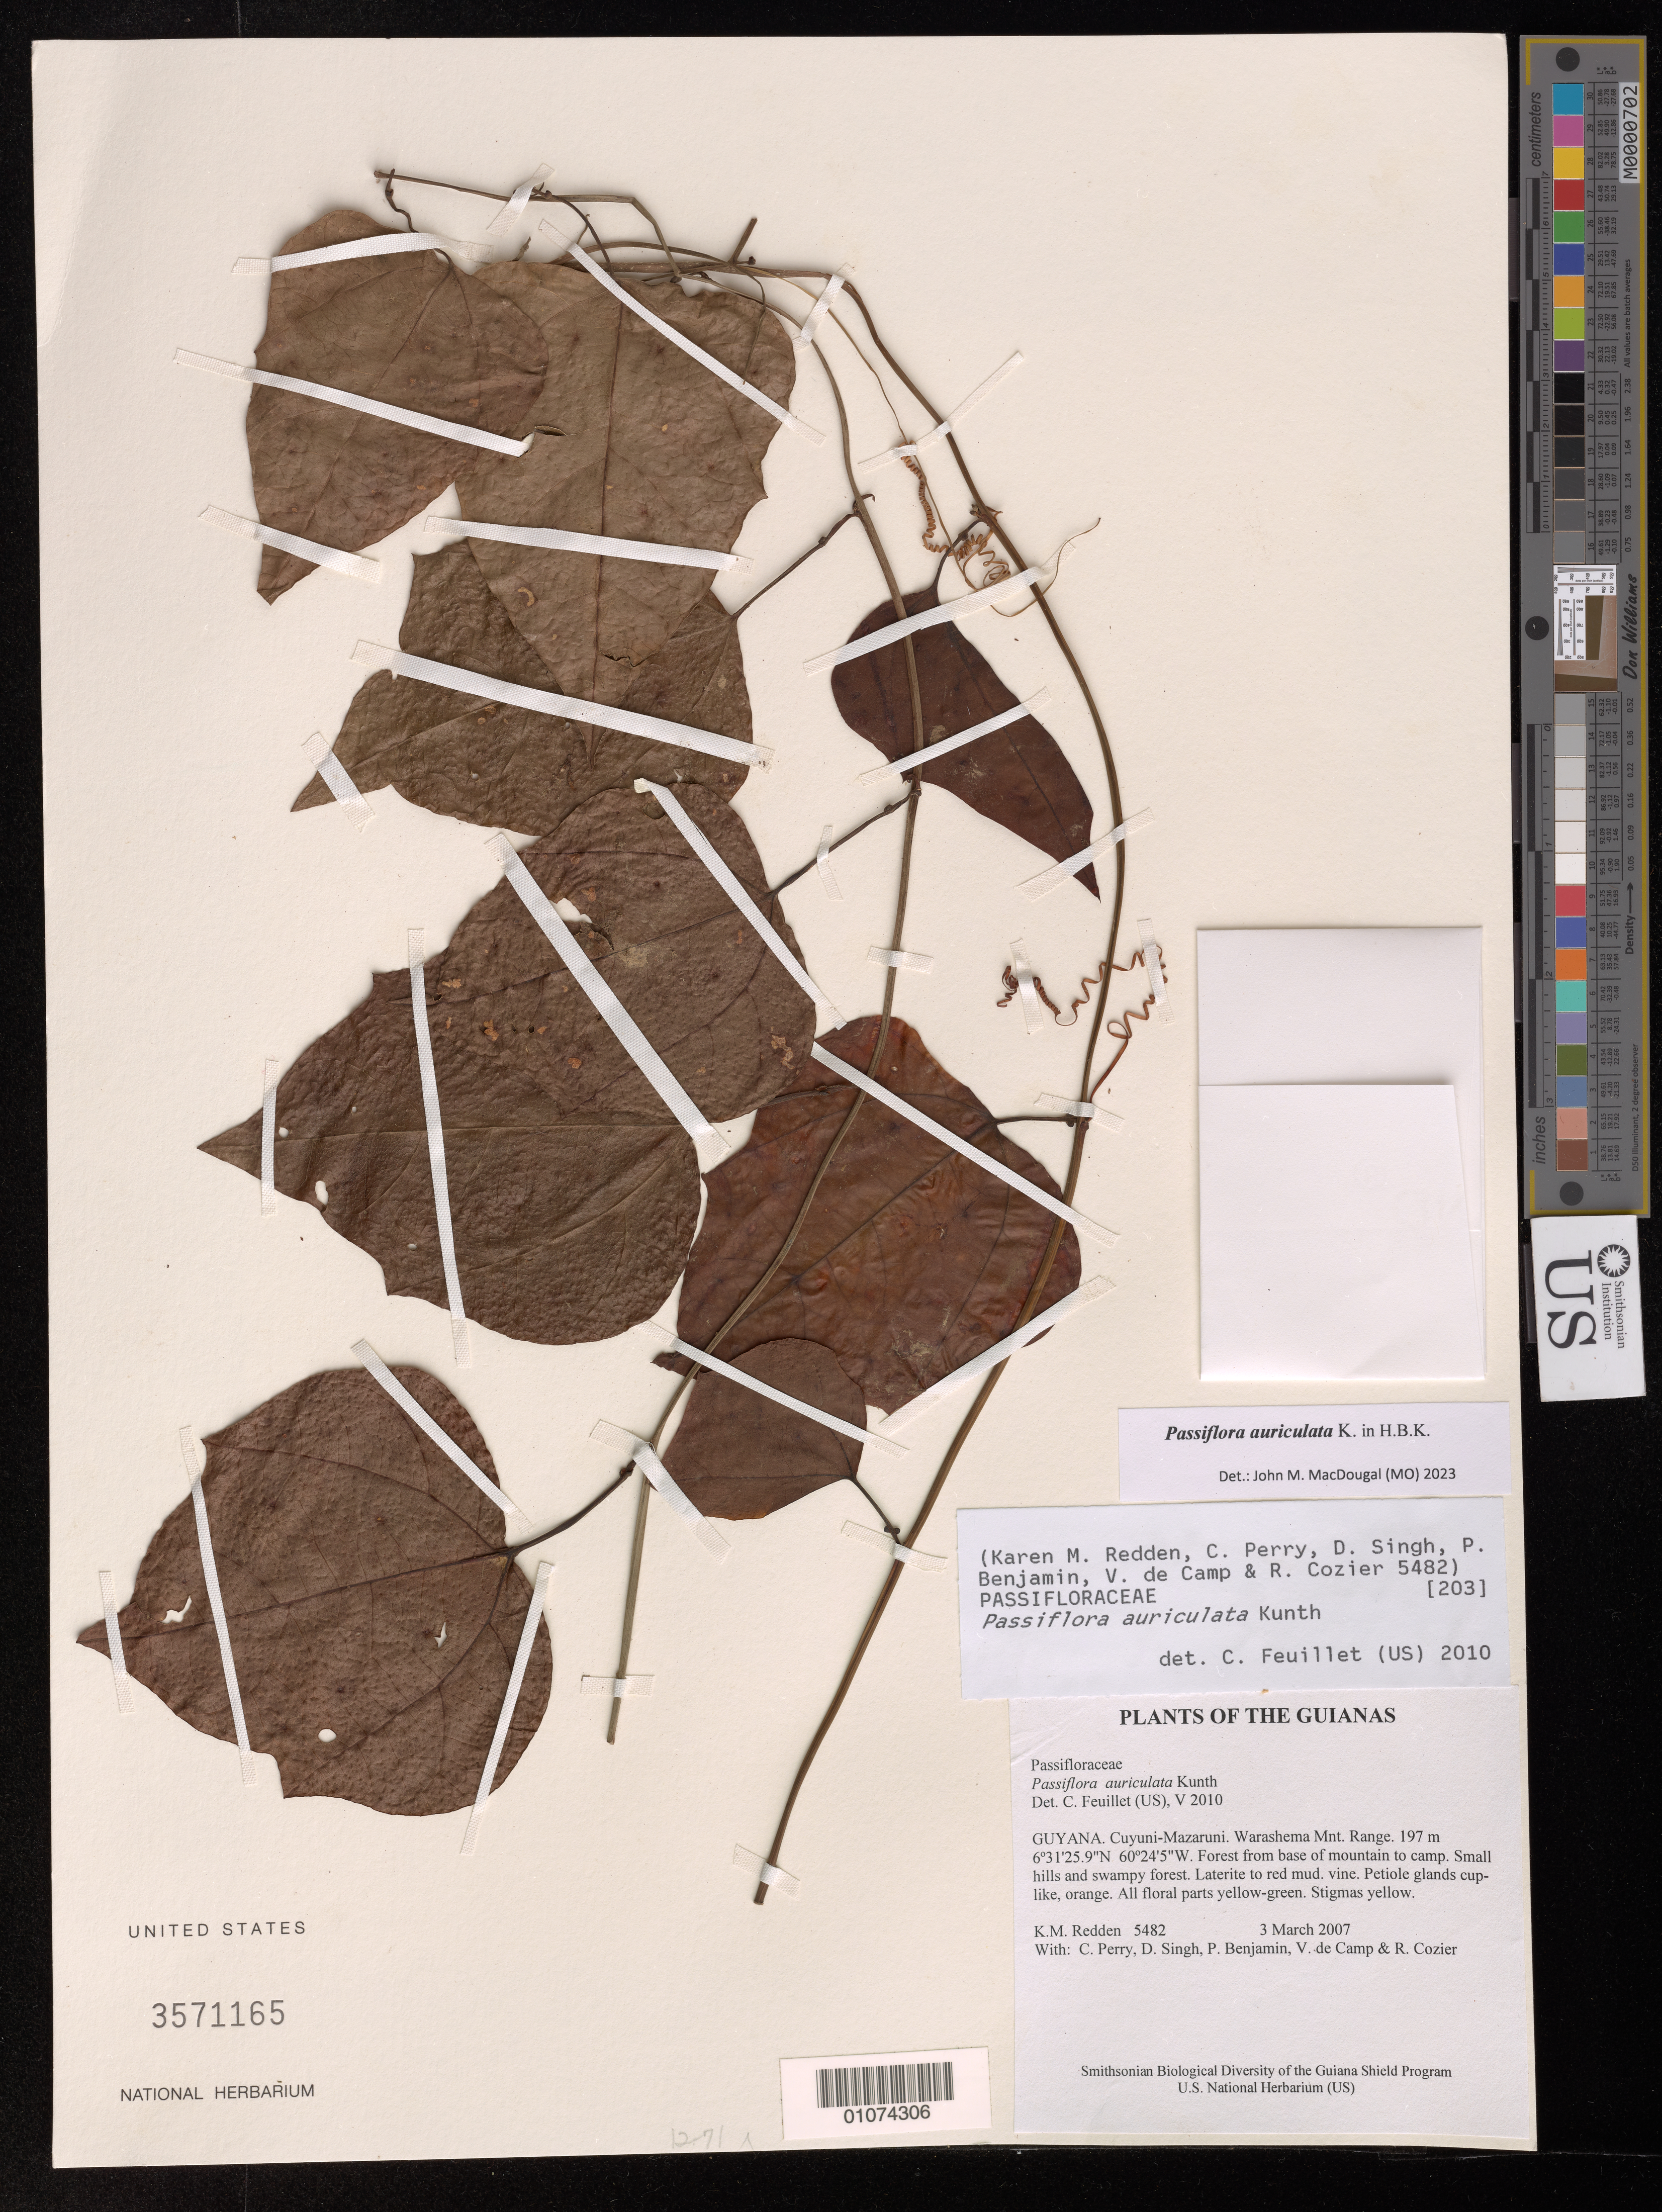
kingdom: Plantae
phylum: Tracheophyta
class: Magnoliopsida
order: Malpighiales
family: Passifloraceae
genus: Passiflora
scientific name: Passiflora auriculata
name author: Kunth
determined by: Feuillet, C.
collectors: K. M. Redden, C. Perry, D. Singh, P. Benjamin, V. De Camp & R. Cozier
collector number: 5482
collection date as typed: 3 March 2007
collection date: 2007-03-03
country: Guyana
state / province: Cuyuni-Mazaruni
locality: Warashema Mnt. Range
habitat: Forest from base of mountain to camp. Small hills and swampy forest. Laterite to red mud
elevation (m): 197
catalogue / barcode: US 3571165